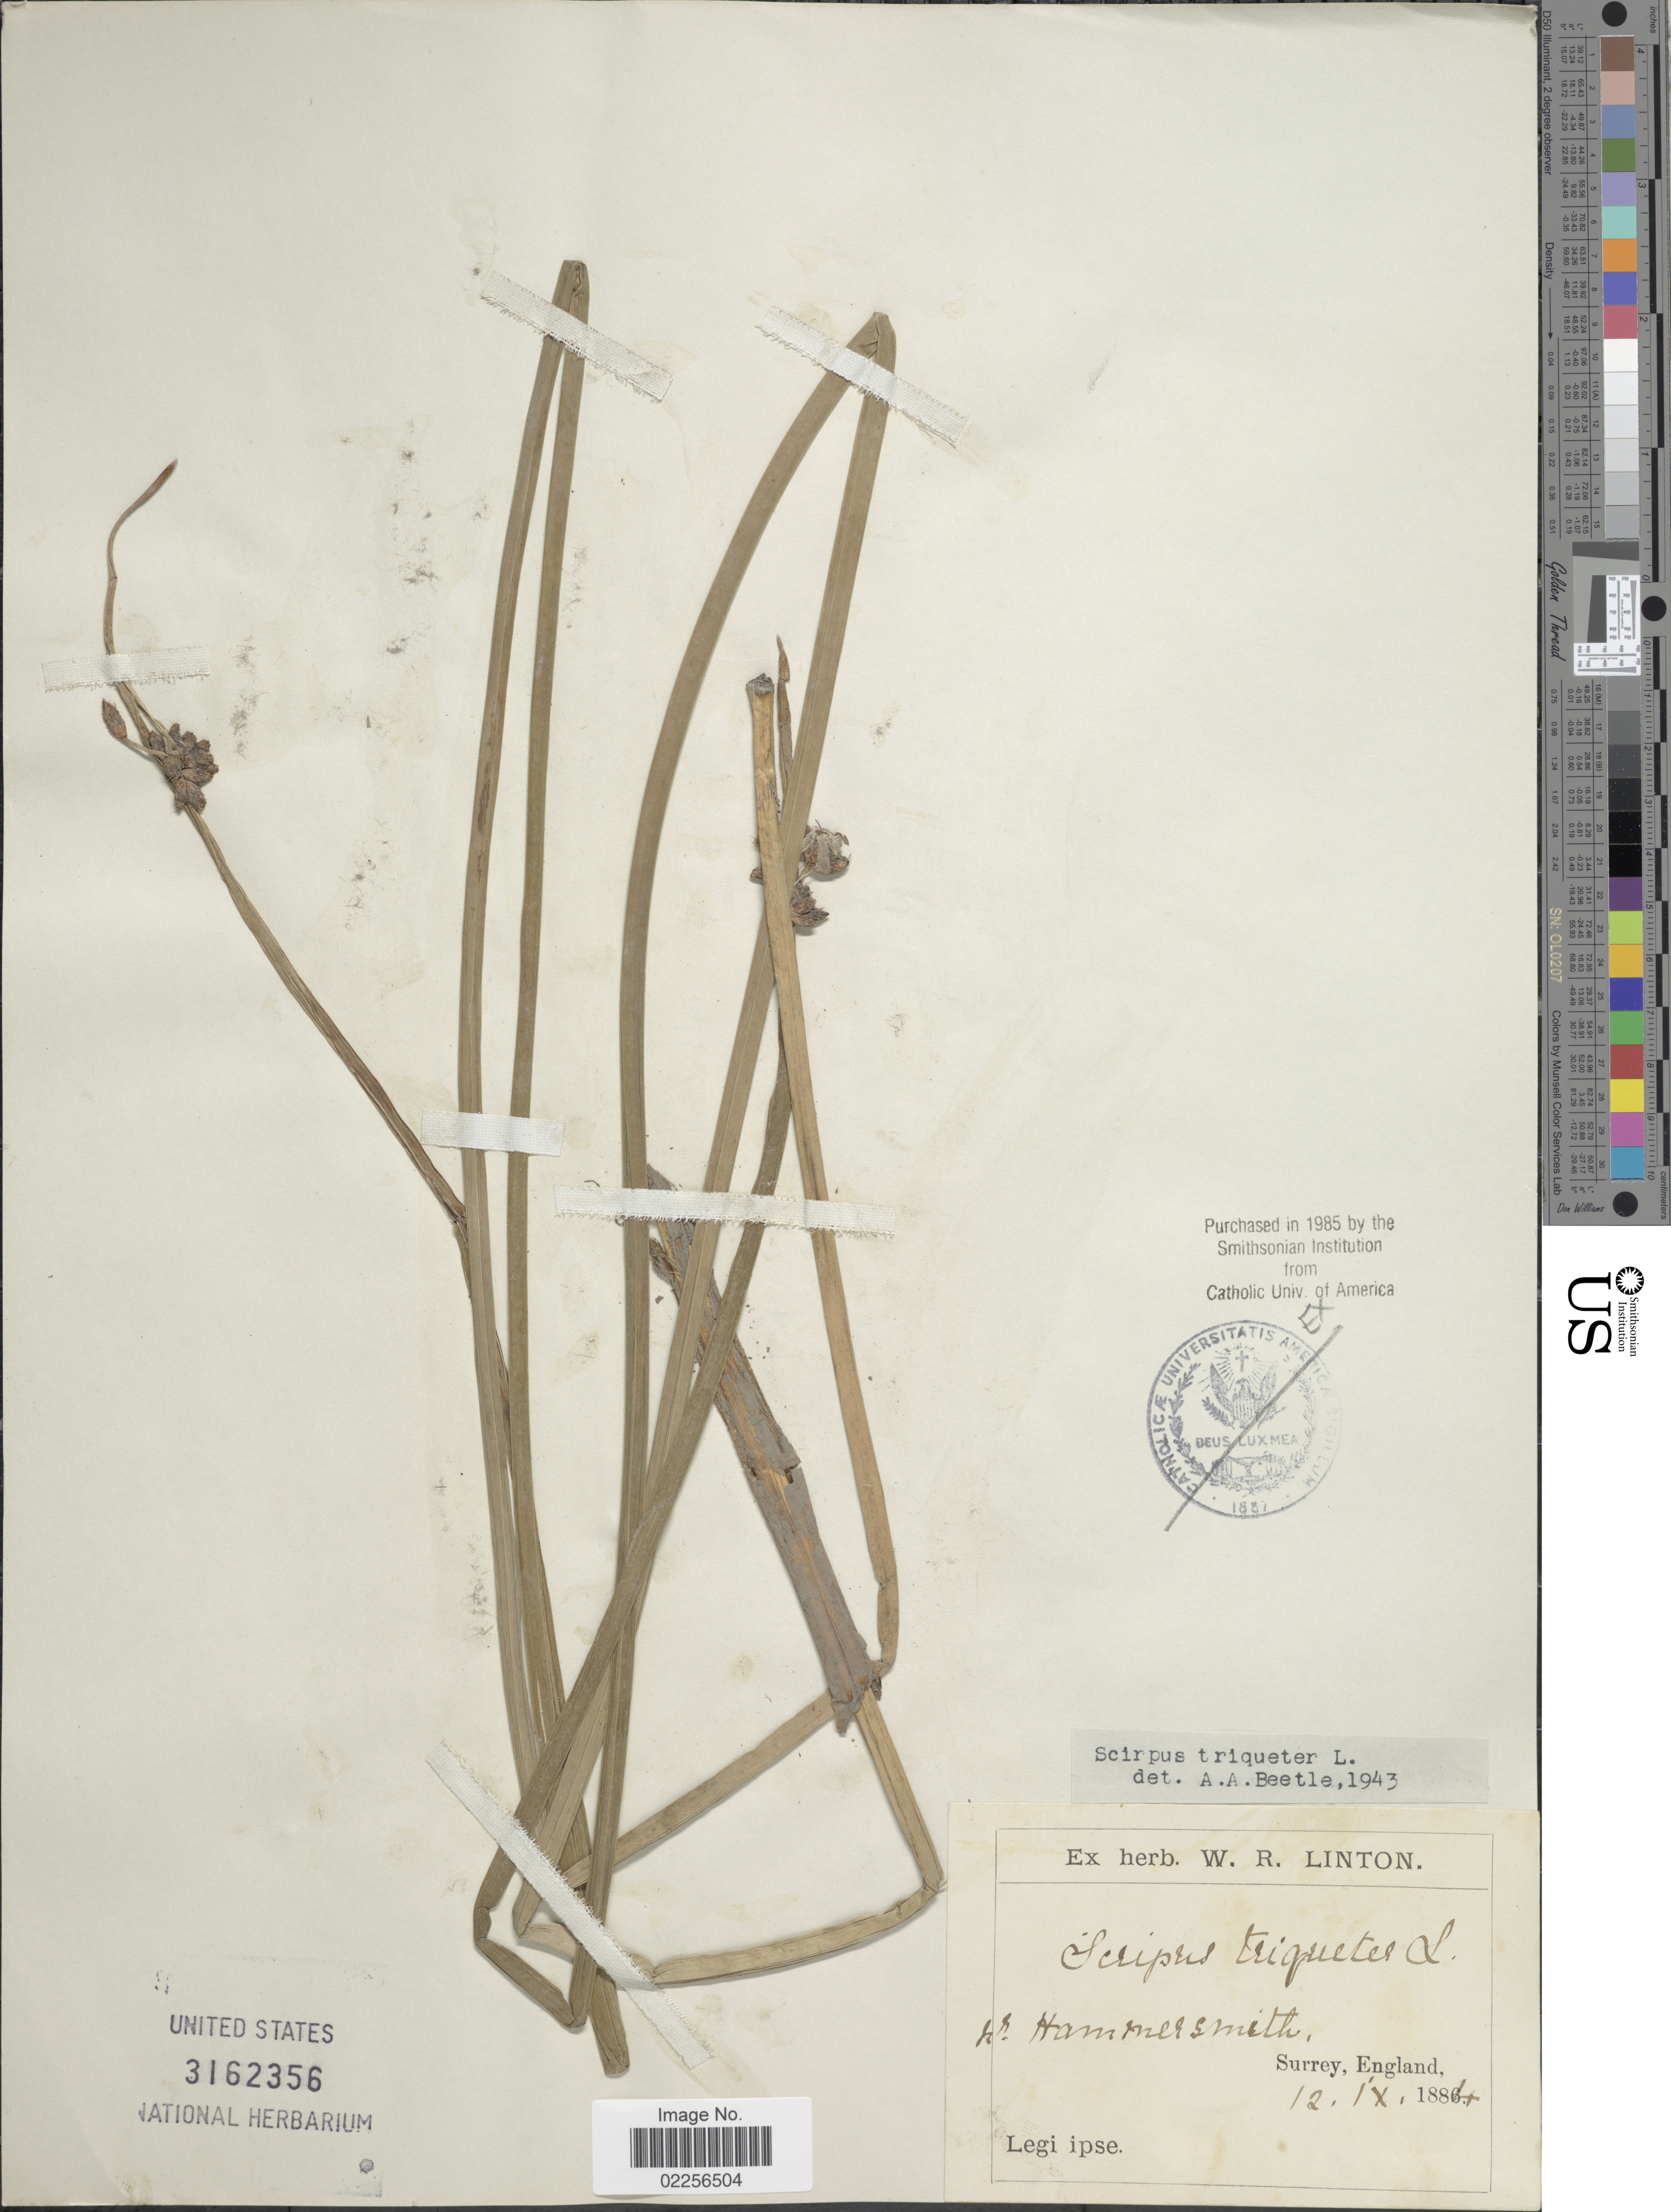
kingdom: Plantae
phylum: Tracheophyta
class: Liliopsida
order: Poales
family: Cyperaceae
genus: Schoenoplectus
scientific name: Schoenoplectus triqueter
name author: (L.) Palla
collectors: W. Linton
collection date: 1884-09-12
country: United Kingdom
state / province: England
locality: Nr. Hammersmith, Surrey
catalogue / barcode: US 3162356